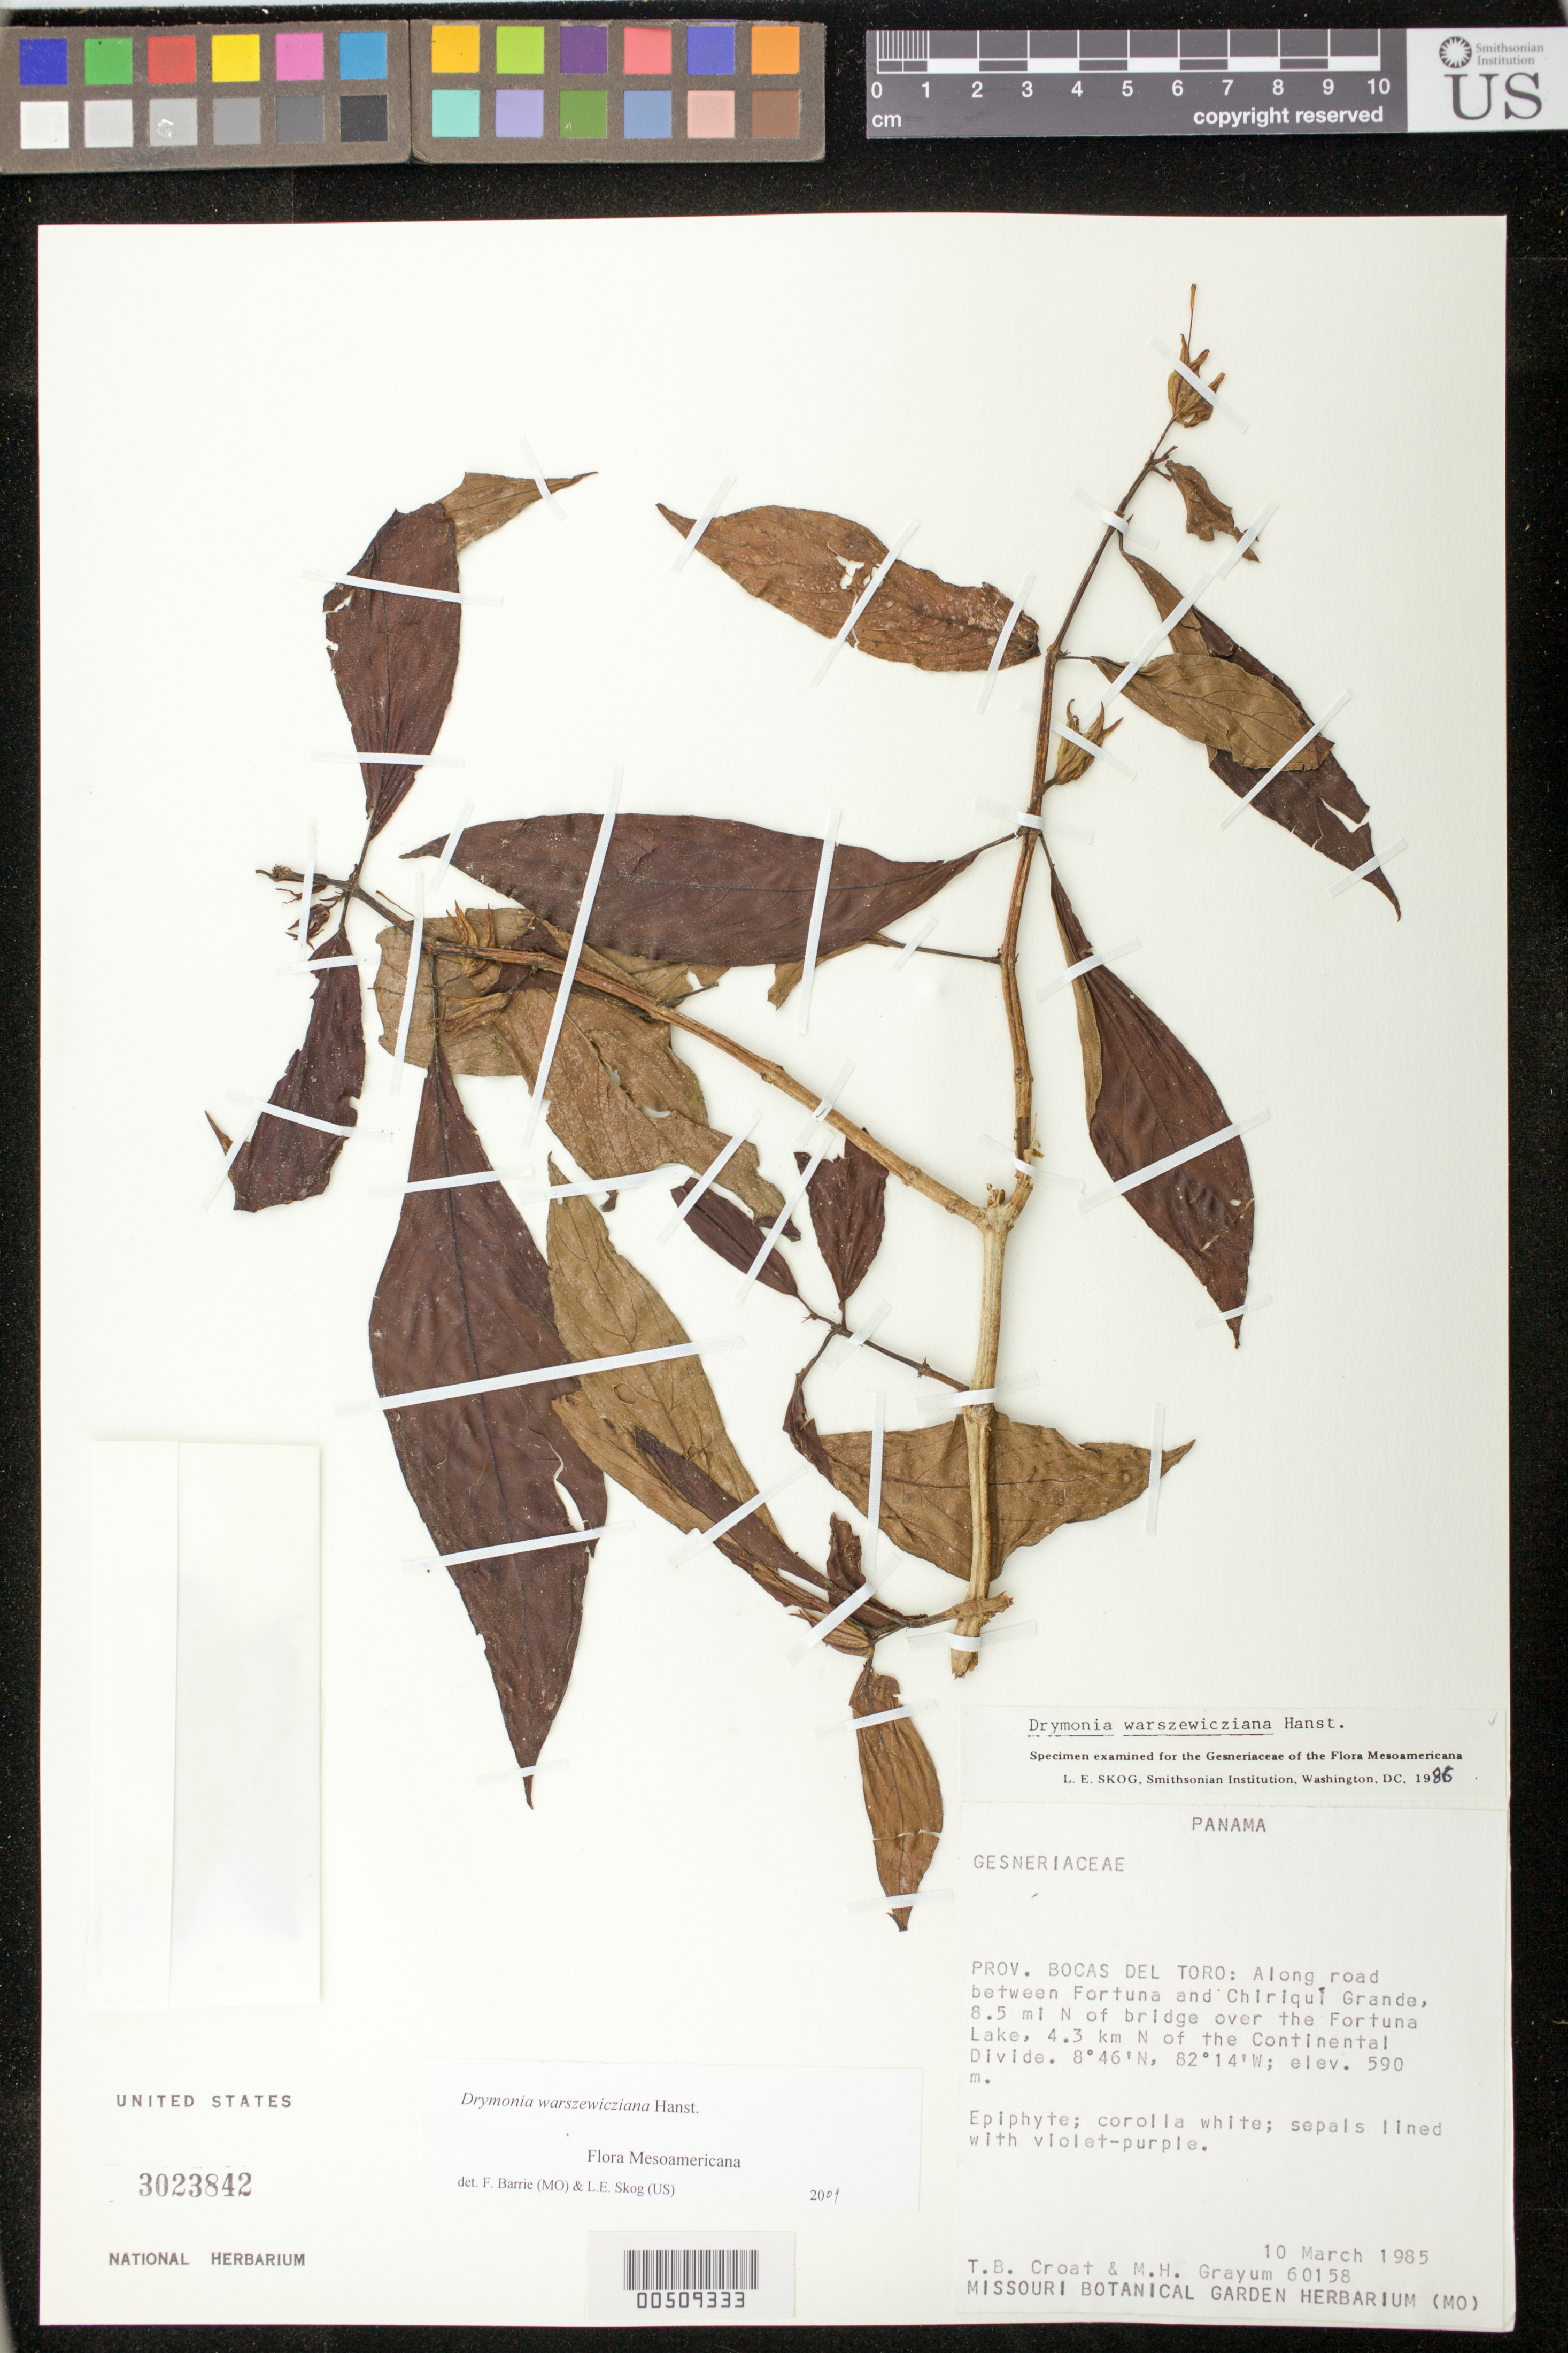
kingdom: Plantae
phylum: Tracheophyta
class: Magnoliopsida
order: Lamiales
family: Gesneriaceae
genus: Drymonia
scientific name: Drymonia warszewicziana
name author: Hanst.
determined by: Skog, Laurence E.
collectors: T. B. Croat & M. H. Grayum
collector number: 60158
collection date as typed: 10 Mar 1985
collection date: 1985-03-10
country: Panama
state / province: Bocas del Toro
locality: Along road between Fortuna and Chiriquí Grande, 8.5 mi N of bridge over the Fortuna Lake, 4.3 km N of the Continental Divide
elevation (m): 590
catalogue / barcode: US 3023842